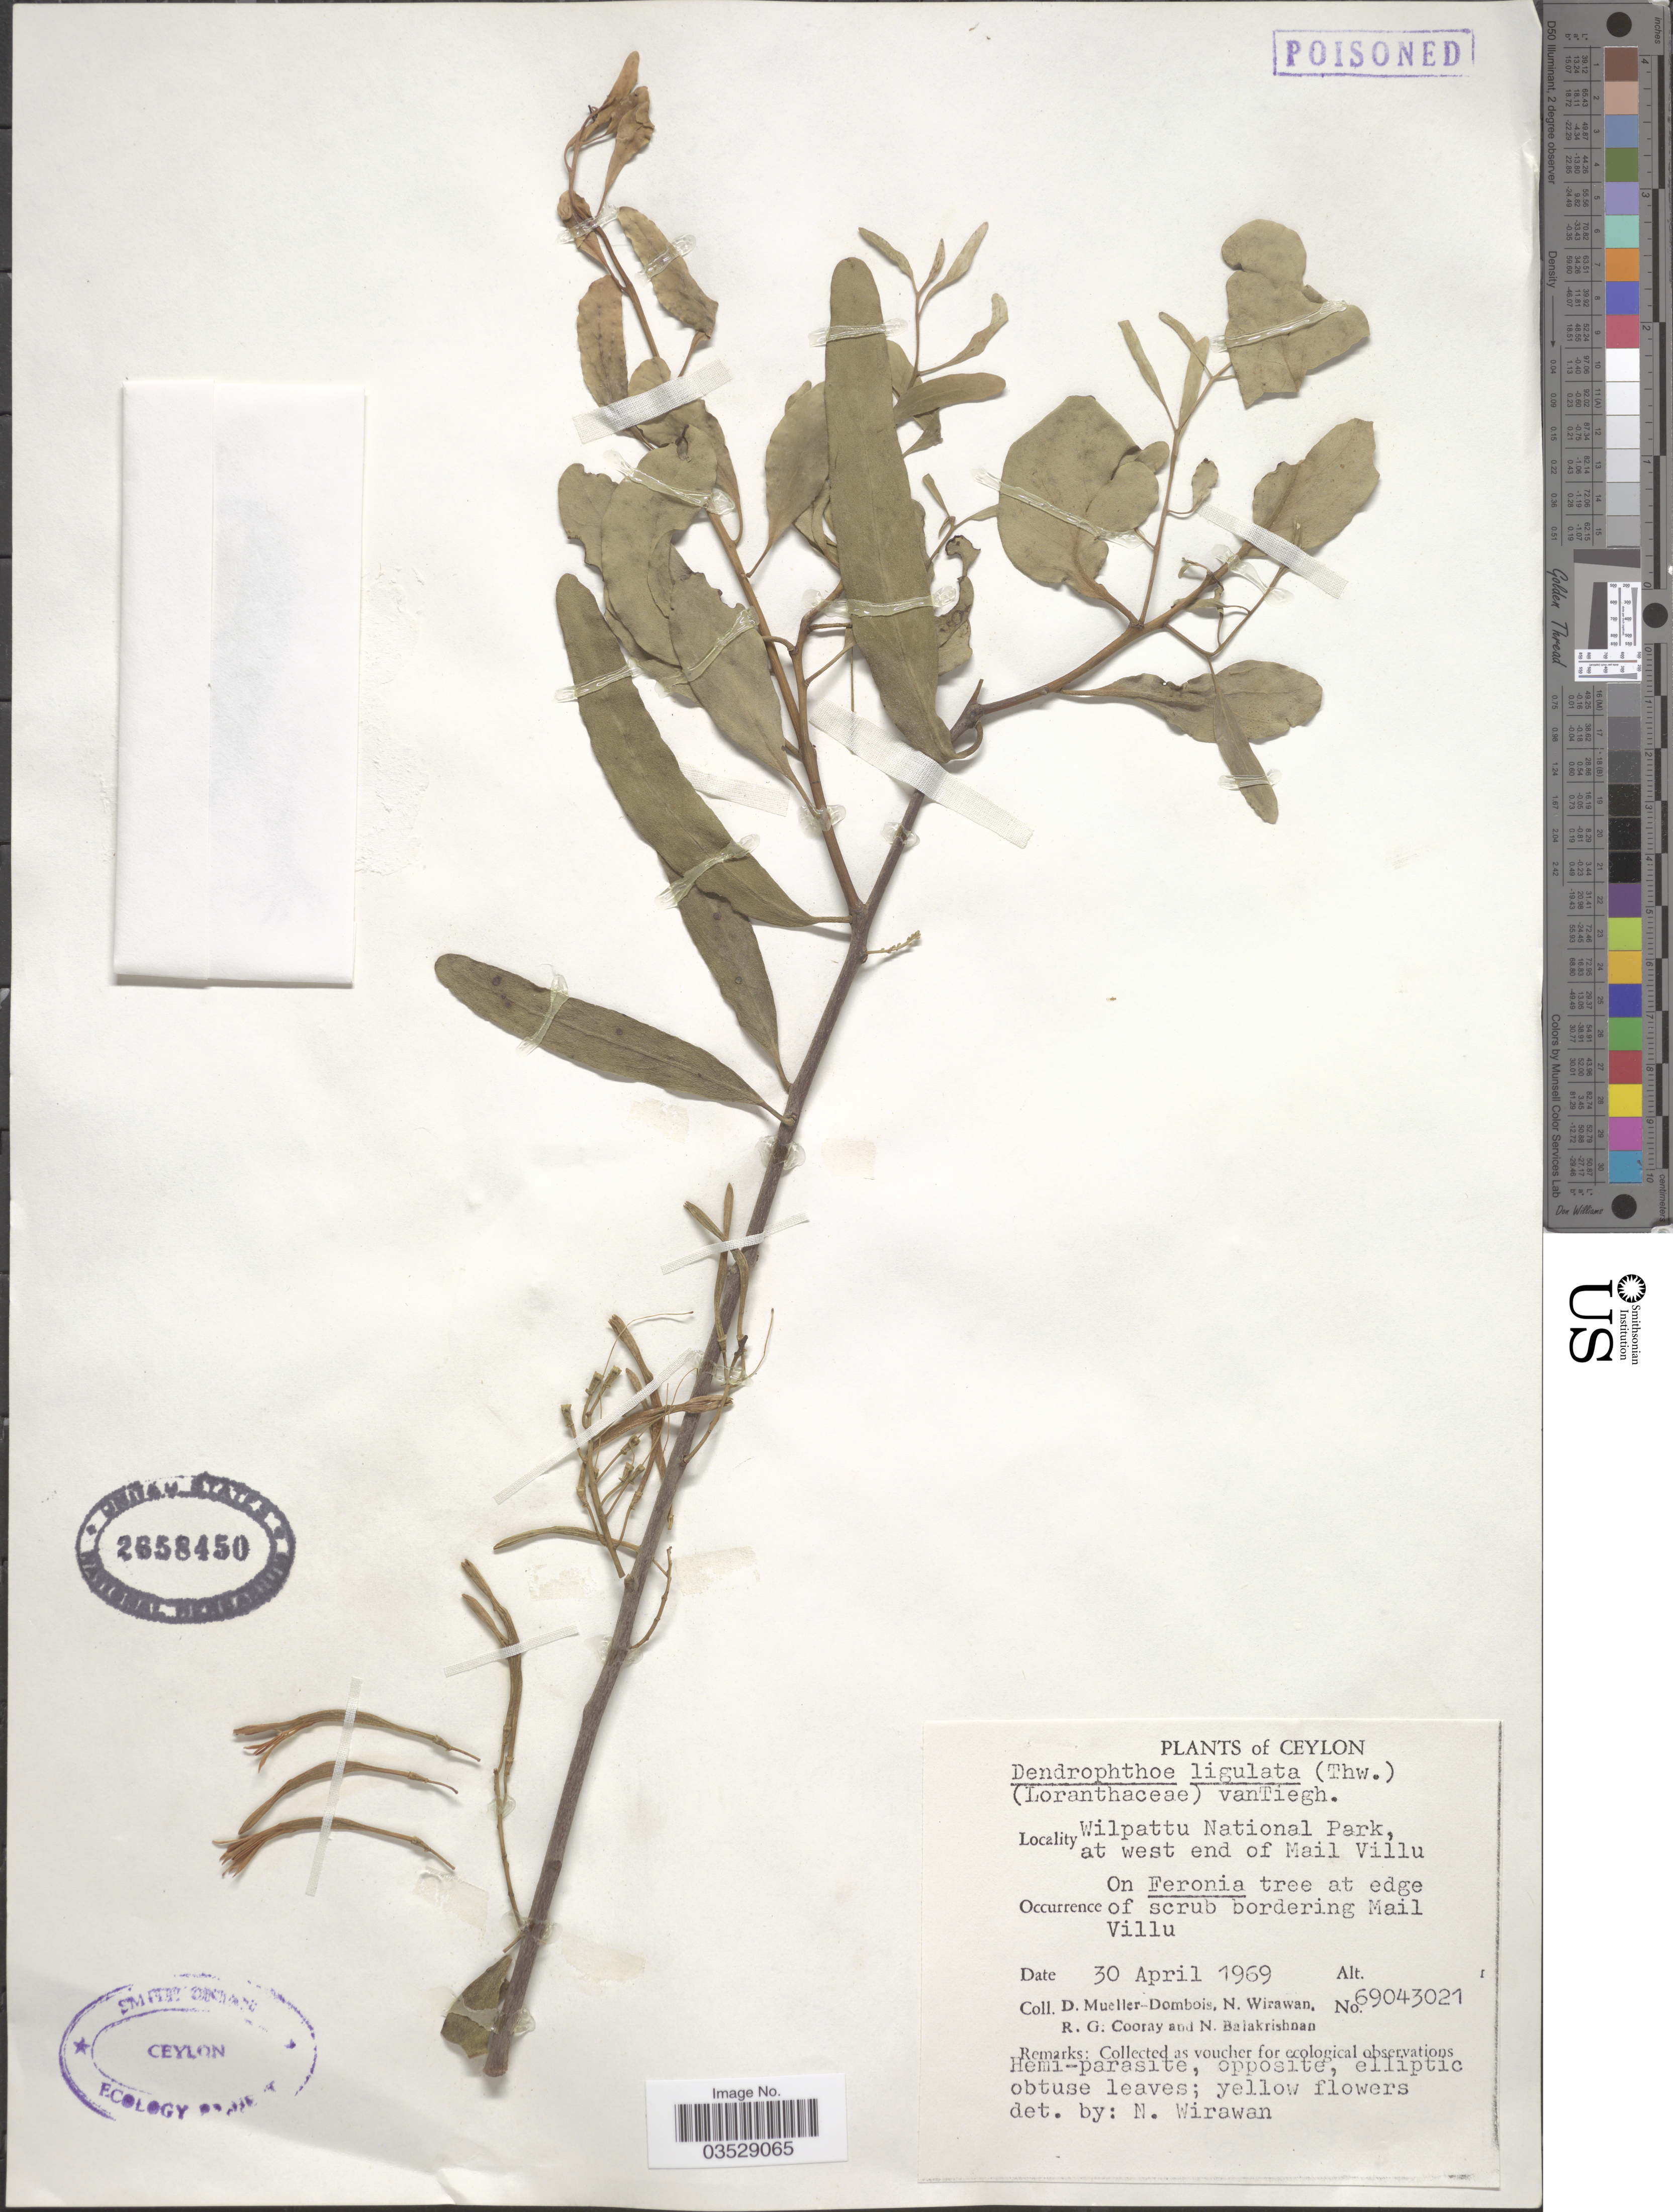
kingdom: Plantae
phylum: Tracheophyta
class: Magnoliopsida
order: Santalales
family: Loranthaceae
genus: Dendrophthoe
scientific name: Dendrophthoe ligulata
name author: (Thwaites) Tiegh.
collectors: D. Mueller-Dombois, N. Wirawan, R. Cooray & N. Balakrishnan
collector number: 69043021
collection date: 1969-04-30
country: Sri Lanka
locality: Ceylon. Wilpattu National Park, at west end of Mail Villu. At edge of scrub bordering Mail Villu.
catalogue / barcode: US 2658450